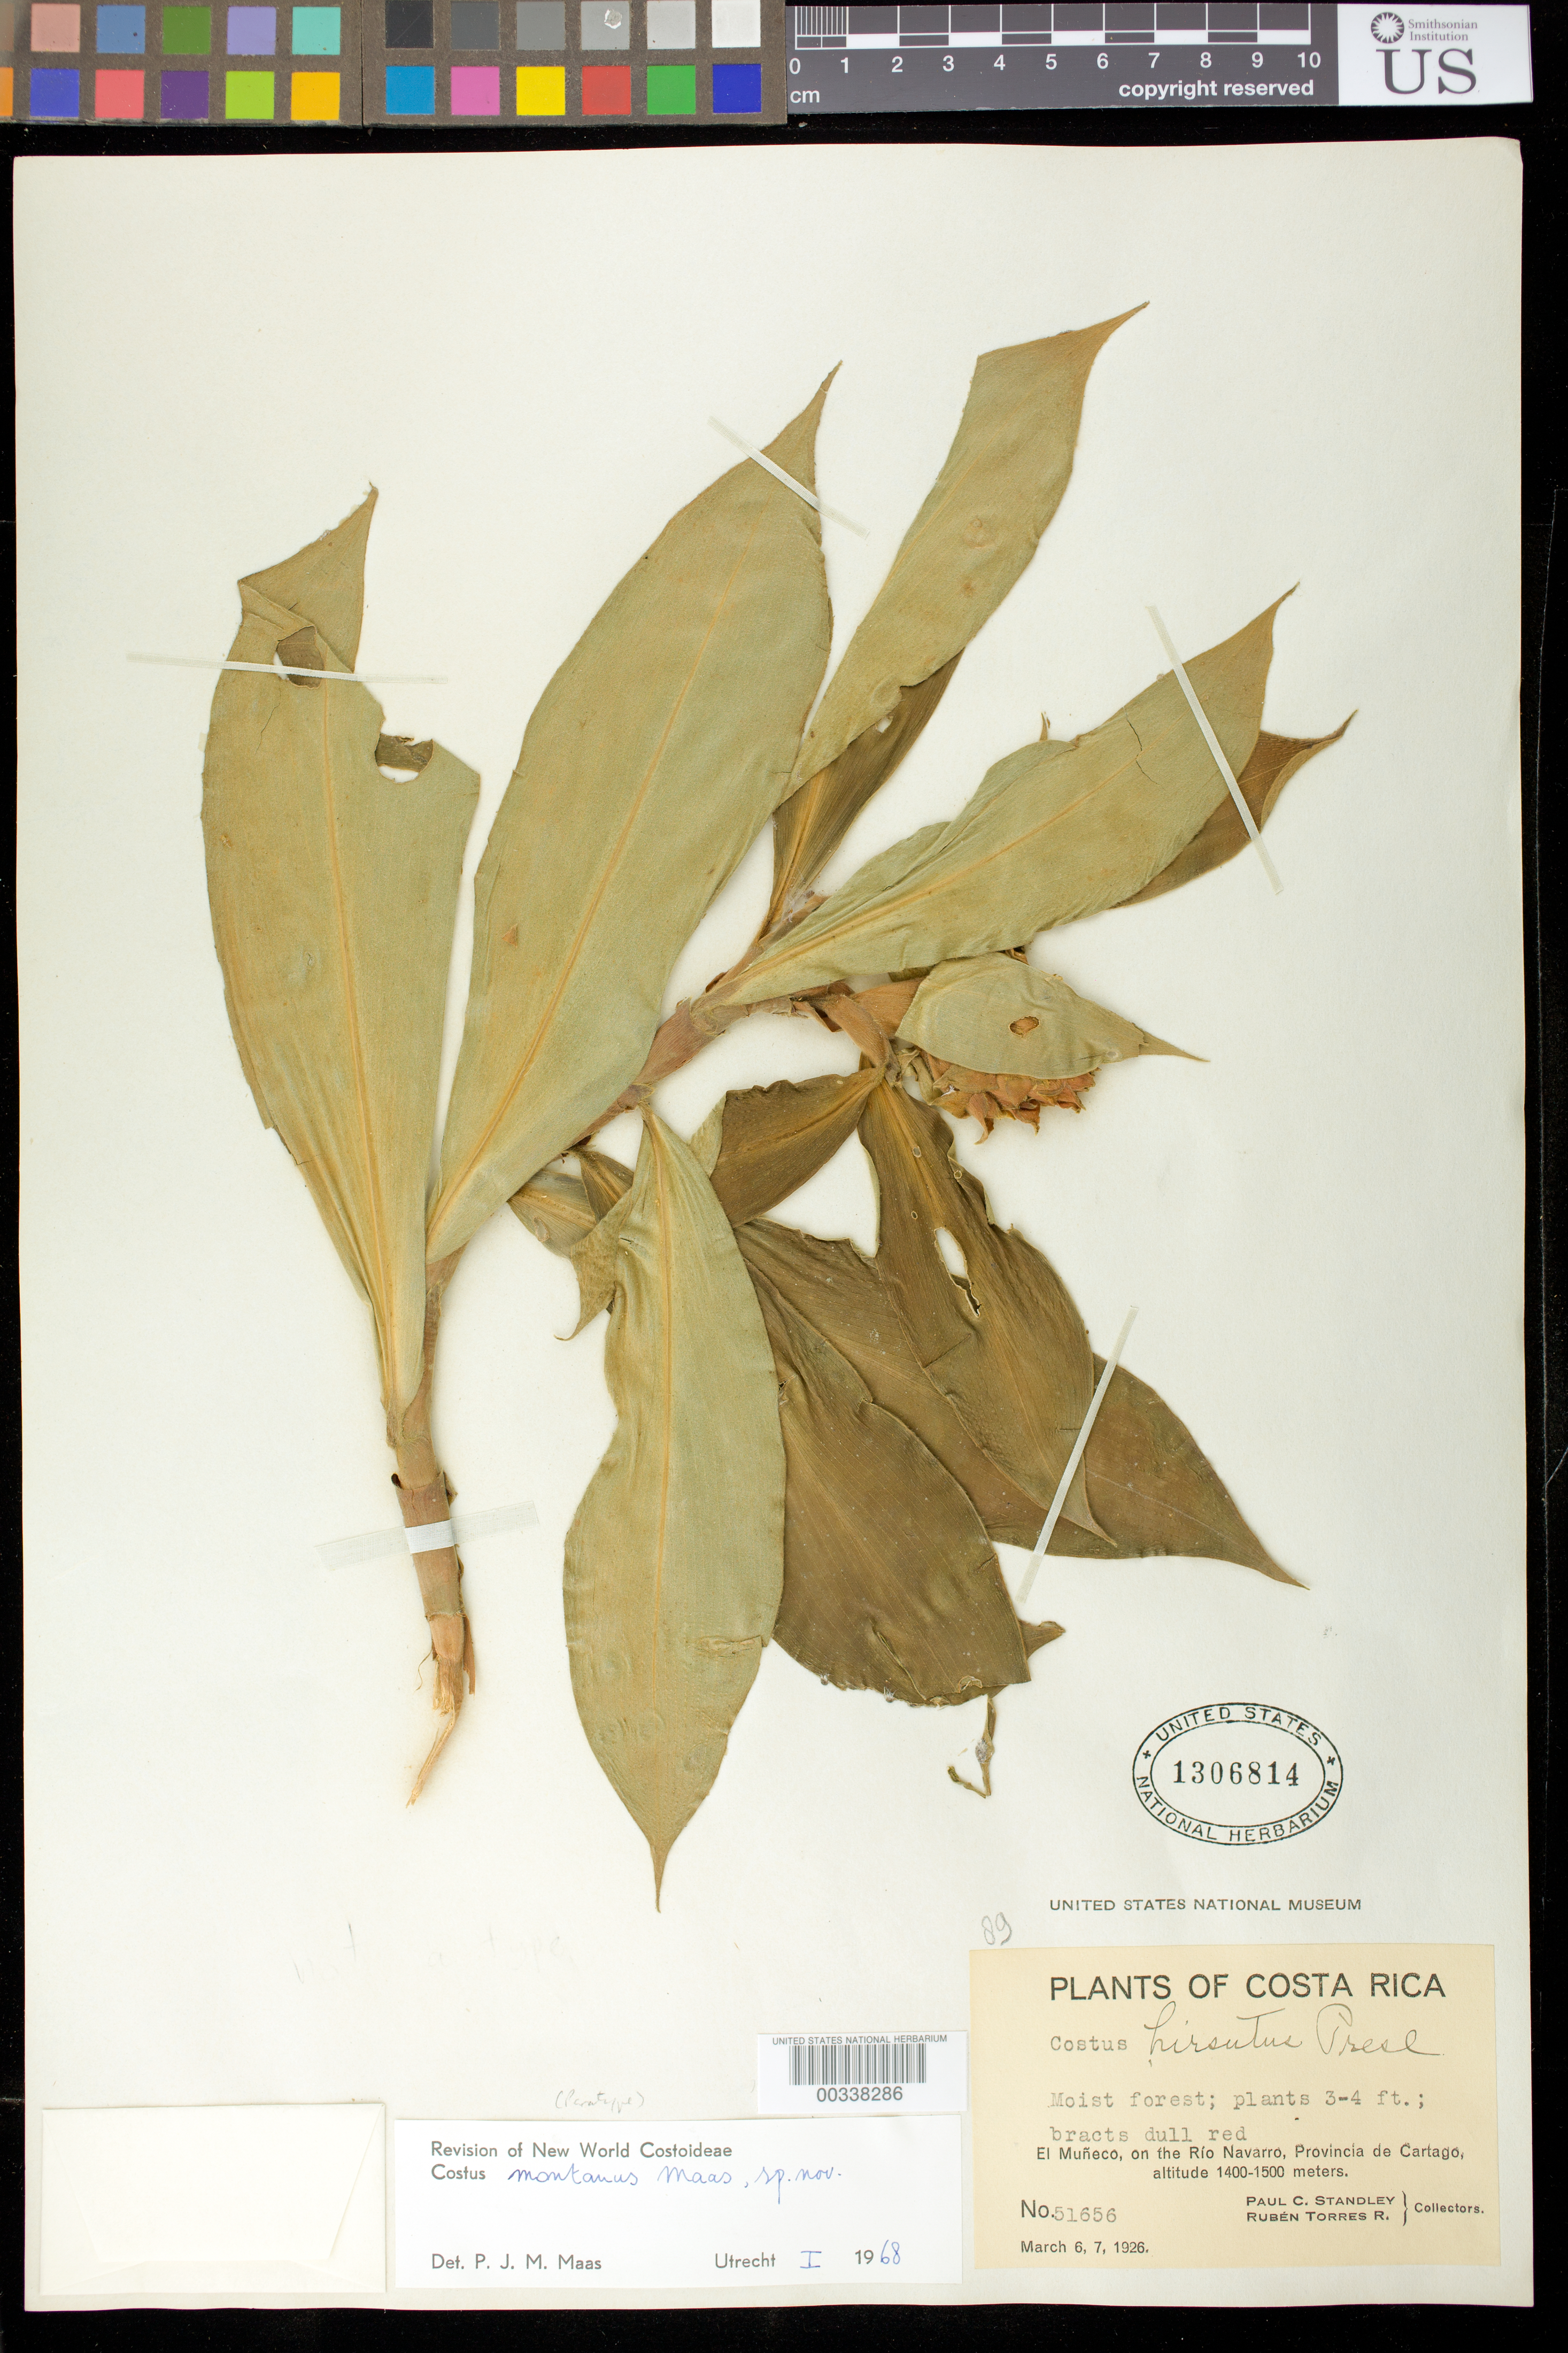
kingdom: Plantae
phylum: Tracheophyta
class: Liliopsida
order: Zingiberales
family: Costaceae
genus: Costus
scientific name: Costus montanus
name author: Maas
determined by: Maas, Paul J. M.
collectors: P. C. Standley & R. Torres Rojas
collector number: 51656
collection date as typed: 06 Mar 1926 and 07 Mar 1926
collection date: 1926-03-06,1926-03-07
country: Costa Rica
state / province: Cartago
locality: El Muneco, on Rio Navarro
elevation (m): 1400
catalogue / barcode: US 1306814